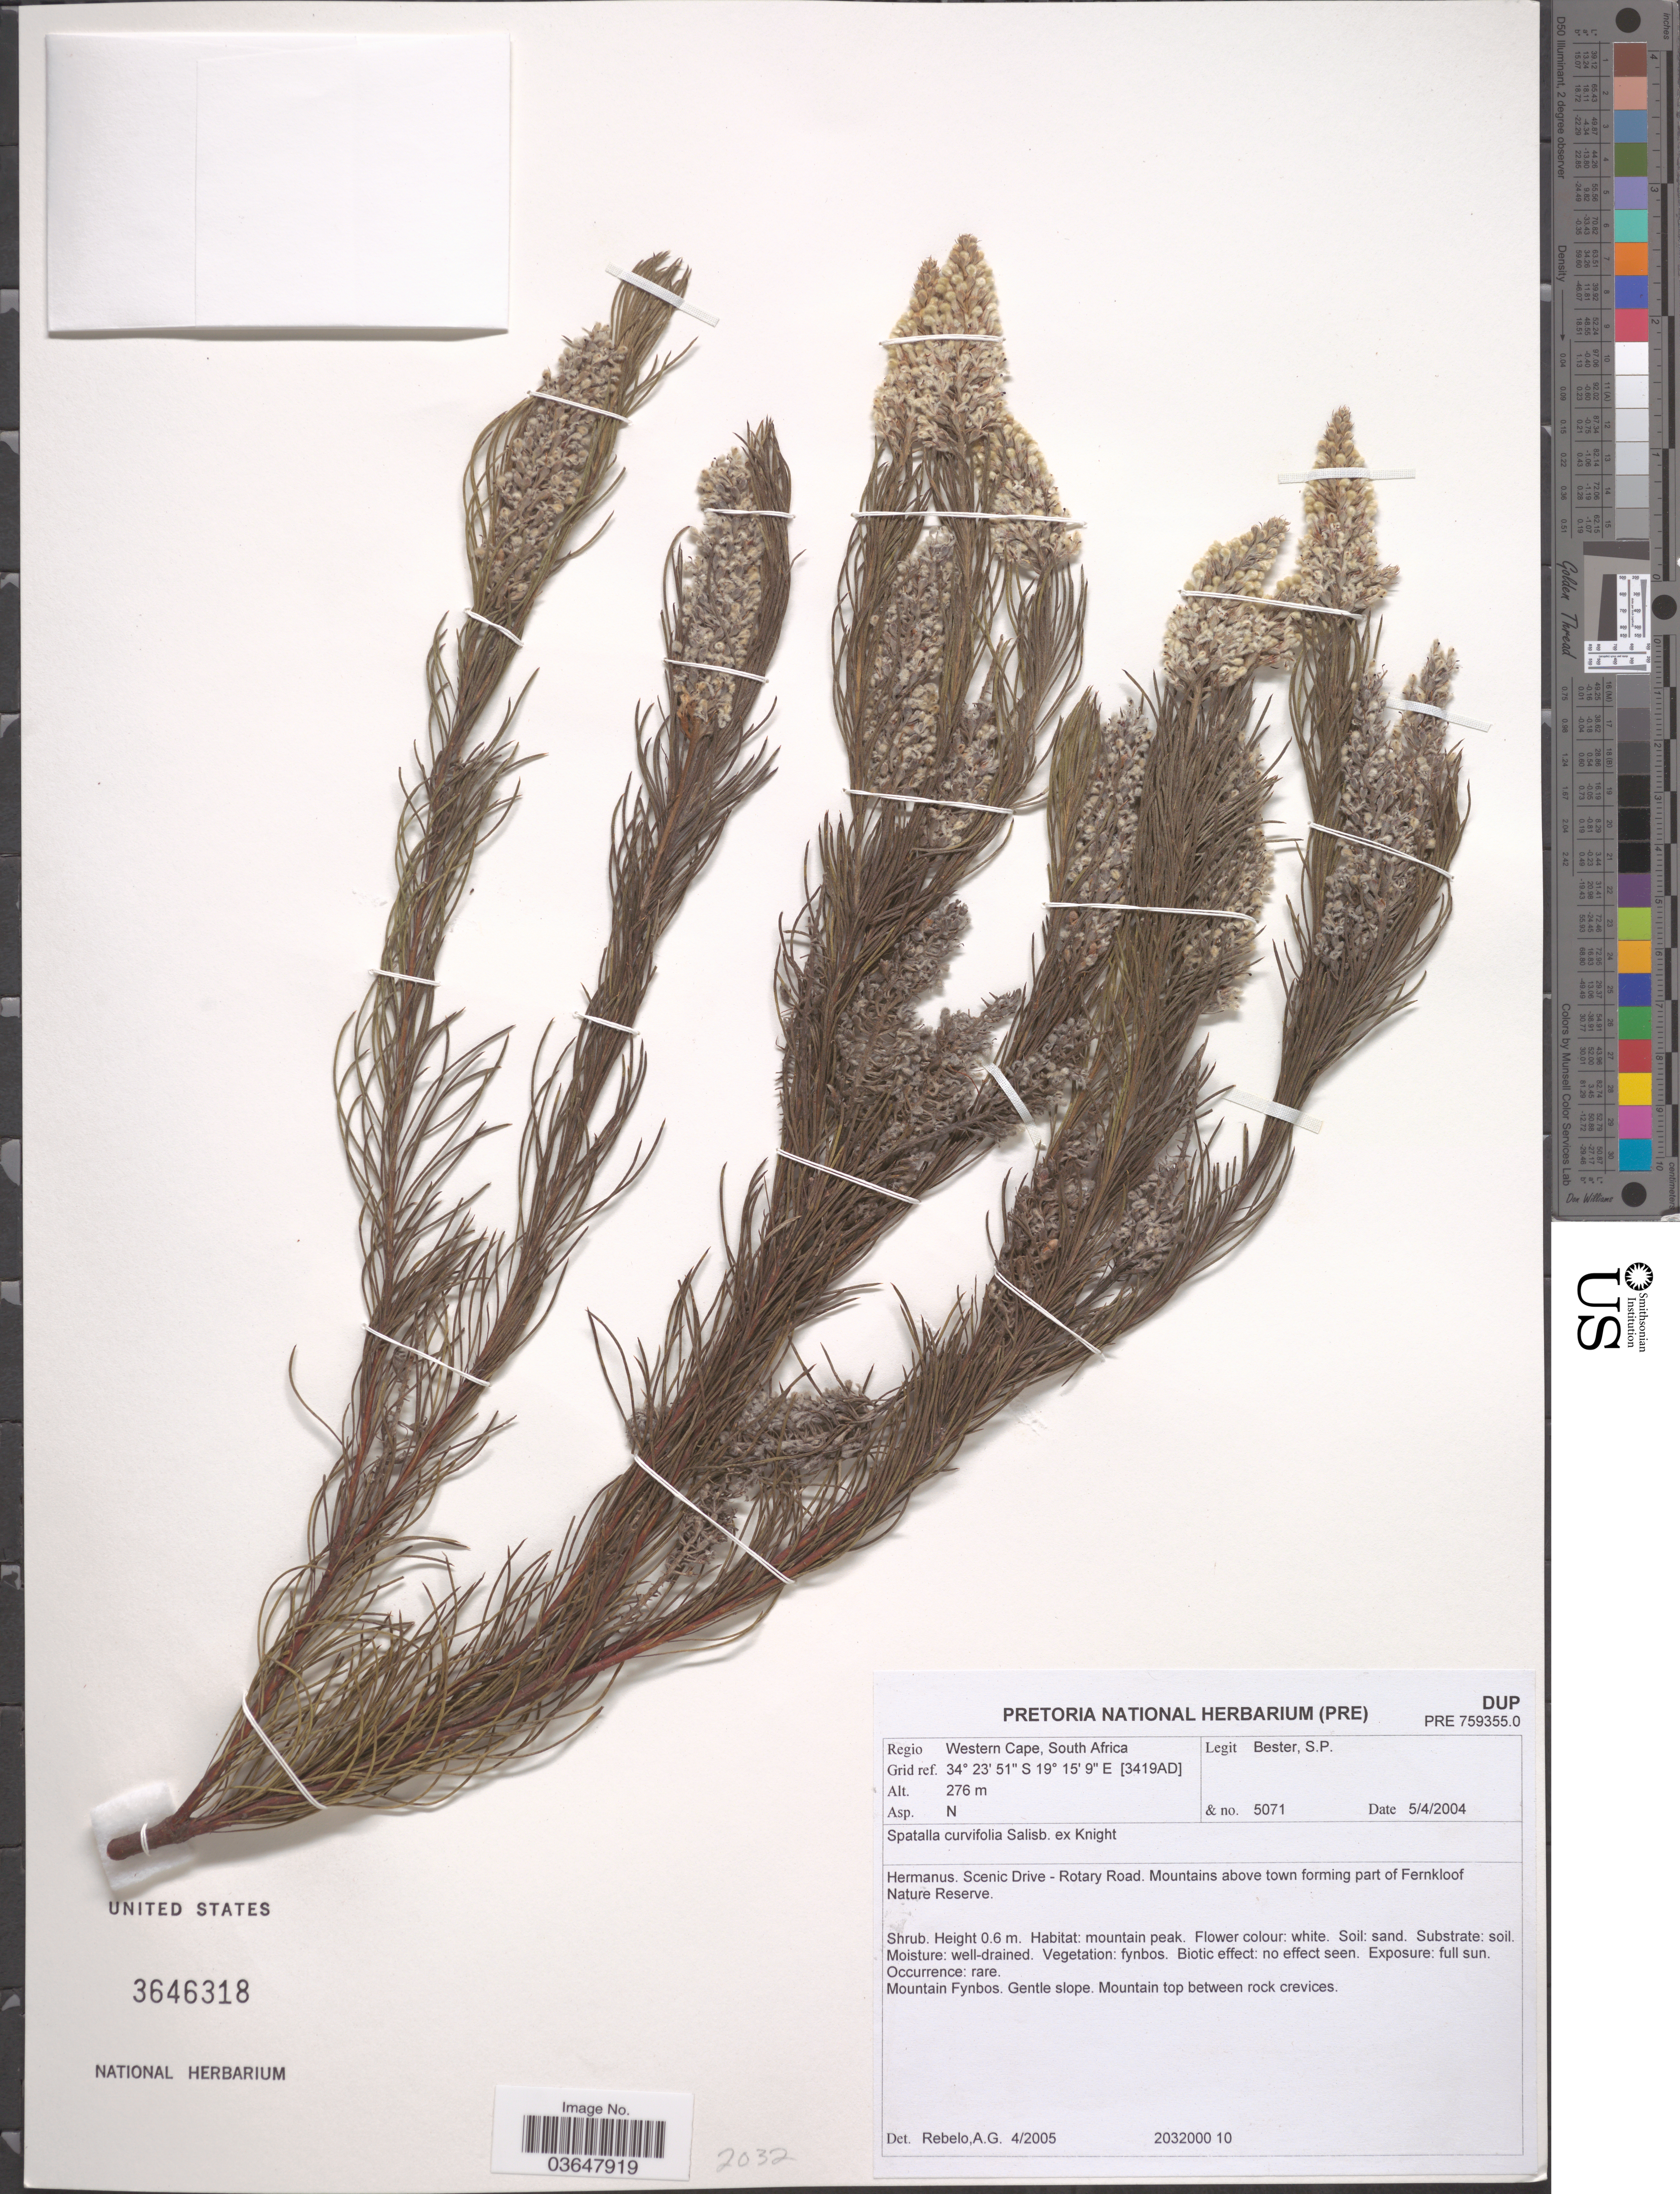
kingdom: Plantae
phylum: Tracheophyta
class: Magnoliopsida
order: Proteales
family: Proteaceae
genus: Spatalla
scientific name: Spatalla curvifolia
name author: Salisb. ex Knight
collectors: S. Bester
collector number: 5071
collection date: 2004-04-05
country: South Africa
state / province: Western Cape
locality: Regio Western Cape. Grid ref. [3419AD]. Hermanus. Scenic Drive- Rotary Road. Mountains above town forming part of Fernkloof Nature Reserve.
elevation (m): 276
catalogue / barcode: US 3646318